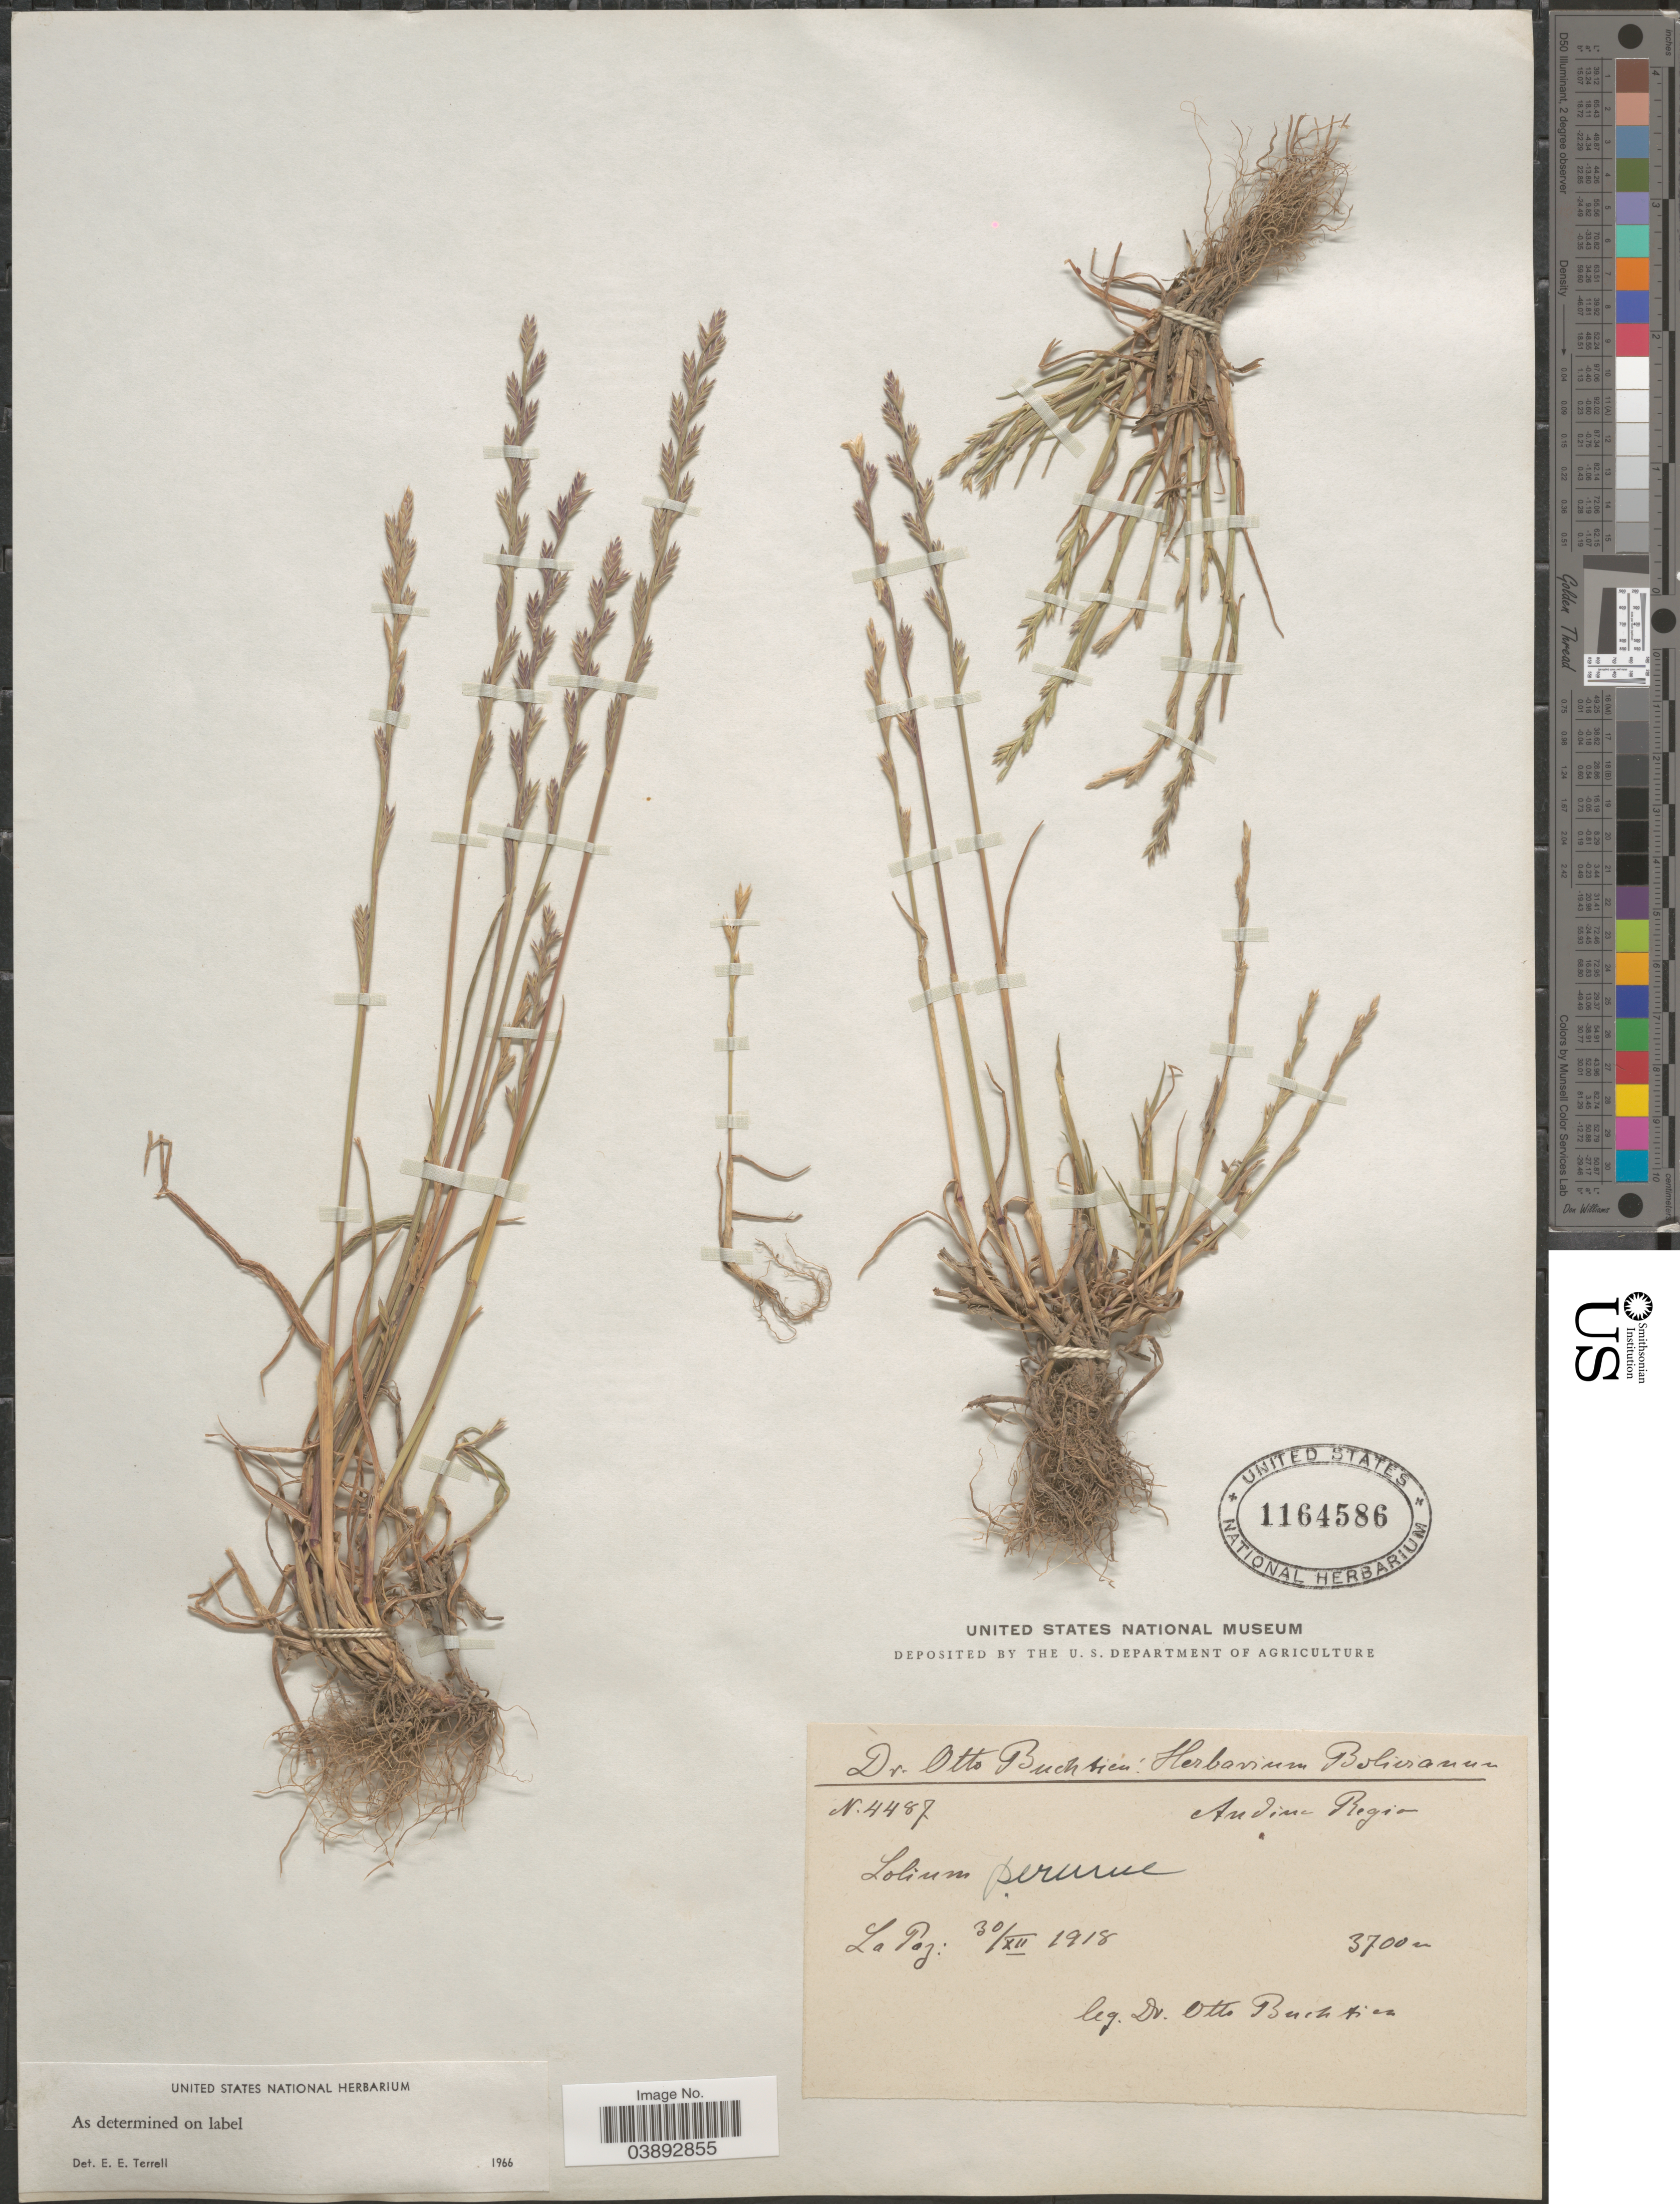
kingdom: Plantae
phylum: Tracheophyta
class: Liliopsida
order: Poales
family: Poaceae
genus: Lolium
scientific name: Lolium perenne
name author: L.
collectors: O. Buchtien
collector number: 4487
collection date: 1918-12-30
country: Bolivia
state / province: La Paz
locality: Andine Regio.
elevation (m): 3700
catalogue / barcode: US 1164586